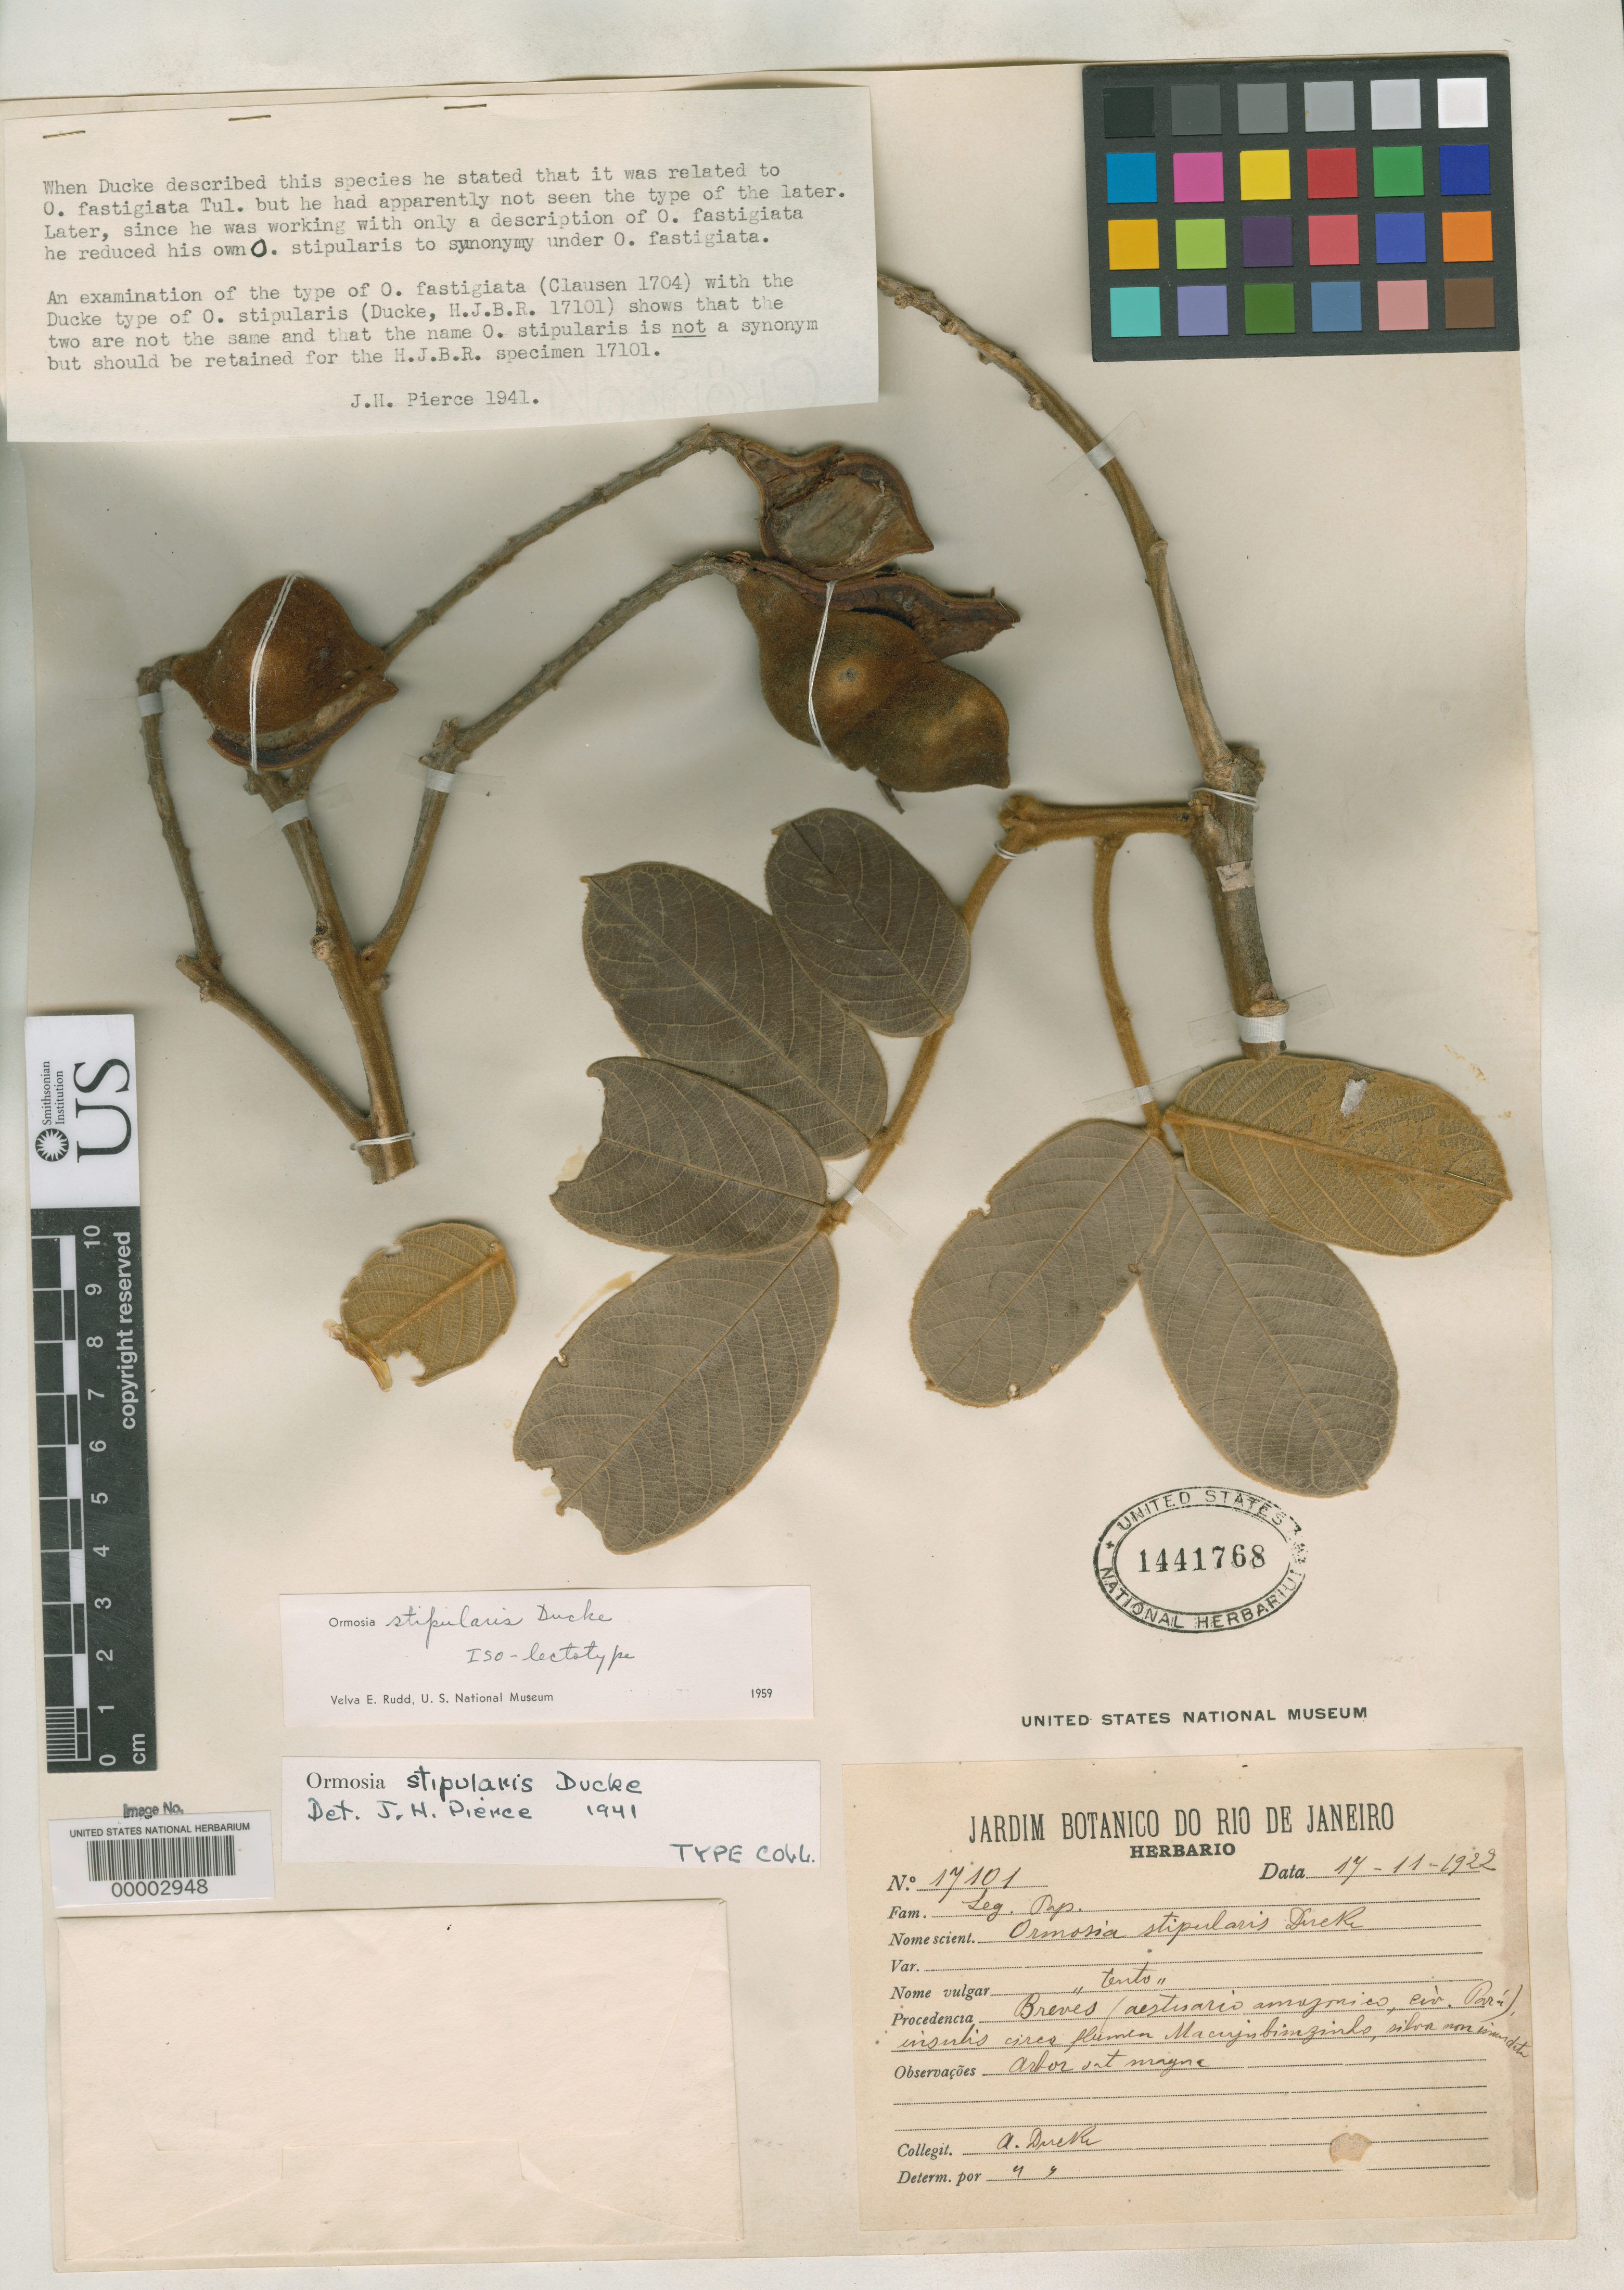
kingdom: Plantae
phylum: Tracheophyta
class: Magnoliopsida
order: Fabales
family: Fabaceae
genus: Ormosia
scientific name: Ormosia stipularis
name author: Ducke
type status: Isolectotype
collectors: A. Ducke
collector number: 17101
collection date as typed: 17 Nov 1922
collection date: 1922-11-17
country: Brazil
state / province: Minas Gerais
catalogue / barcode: US 1441768